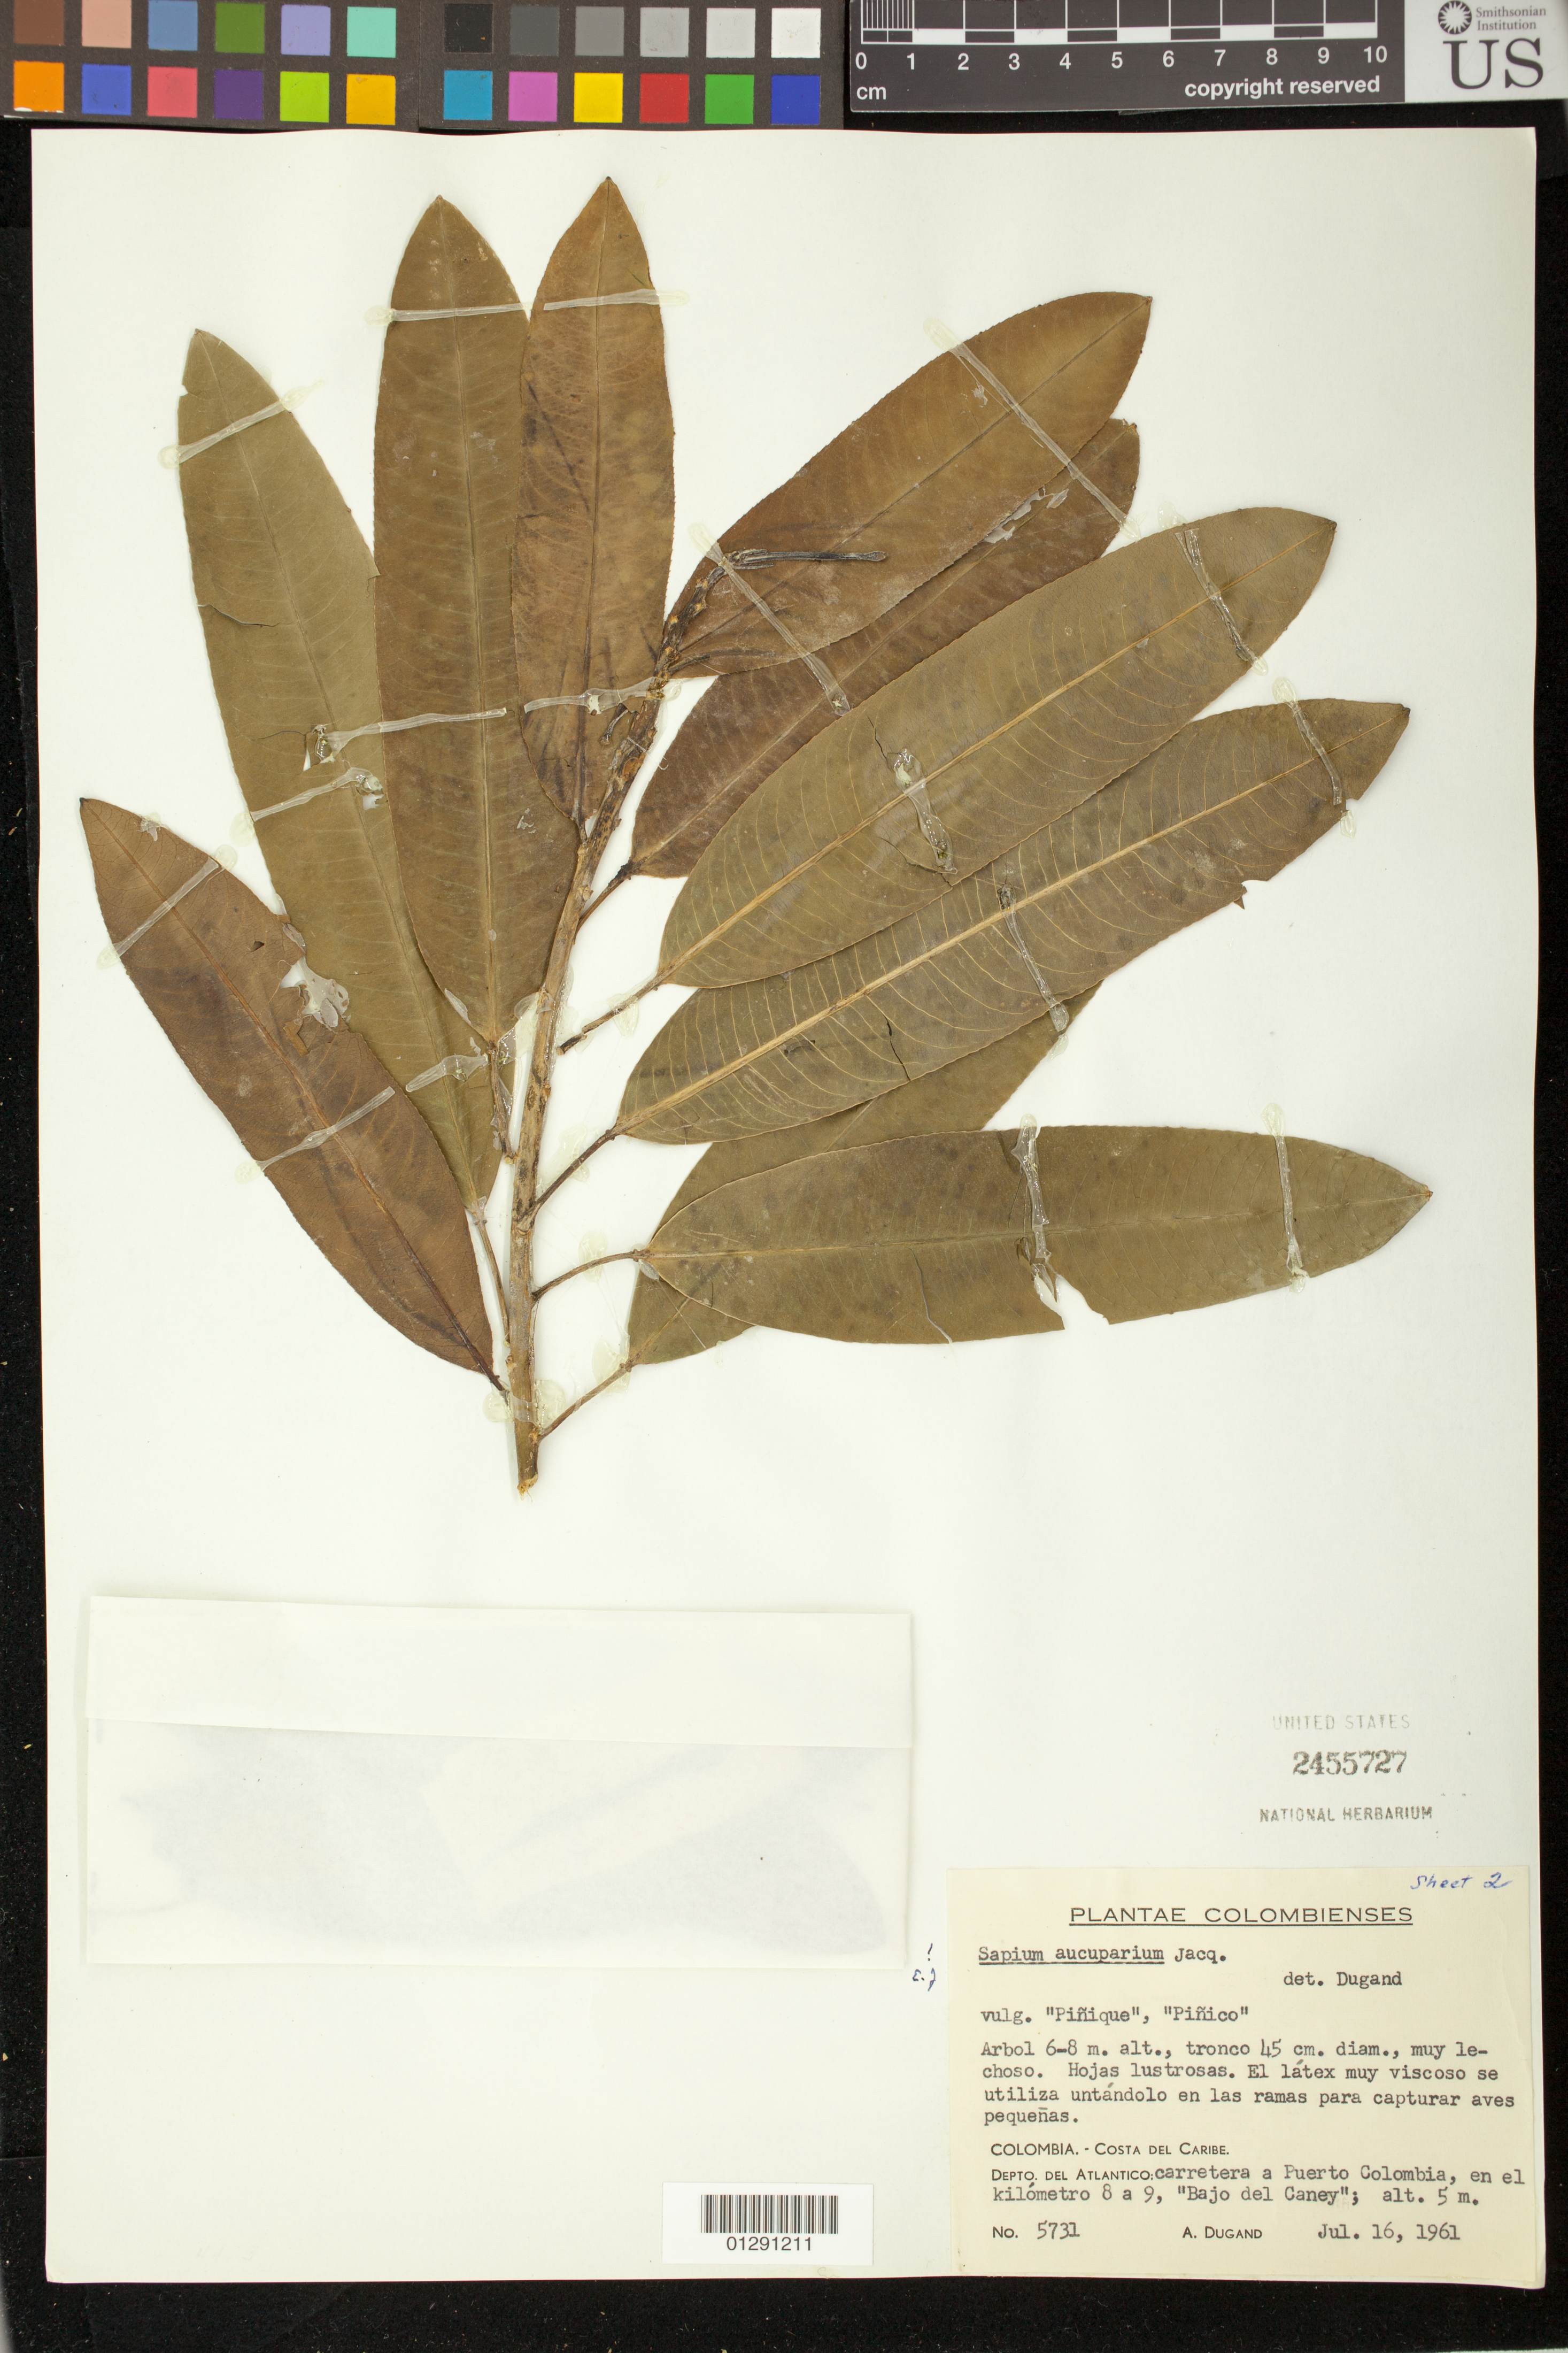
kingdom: Plantae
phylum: Tracheophyta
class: Magnoliopsida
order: Malpighiales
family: Euphorbiaceae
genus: Sapium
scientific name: Sapium glandulatum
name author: (Vell.) Pax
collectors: A. Dugand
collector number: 5731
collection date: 1961-07-16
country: Colombia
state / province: Atlantico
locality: "Bajo del Caney"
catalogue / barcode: US 2455727